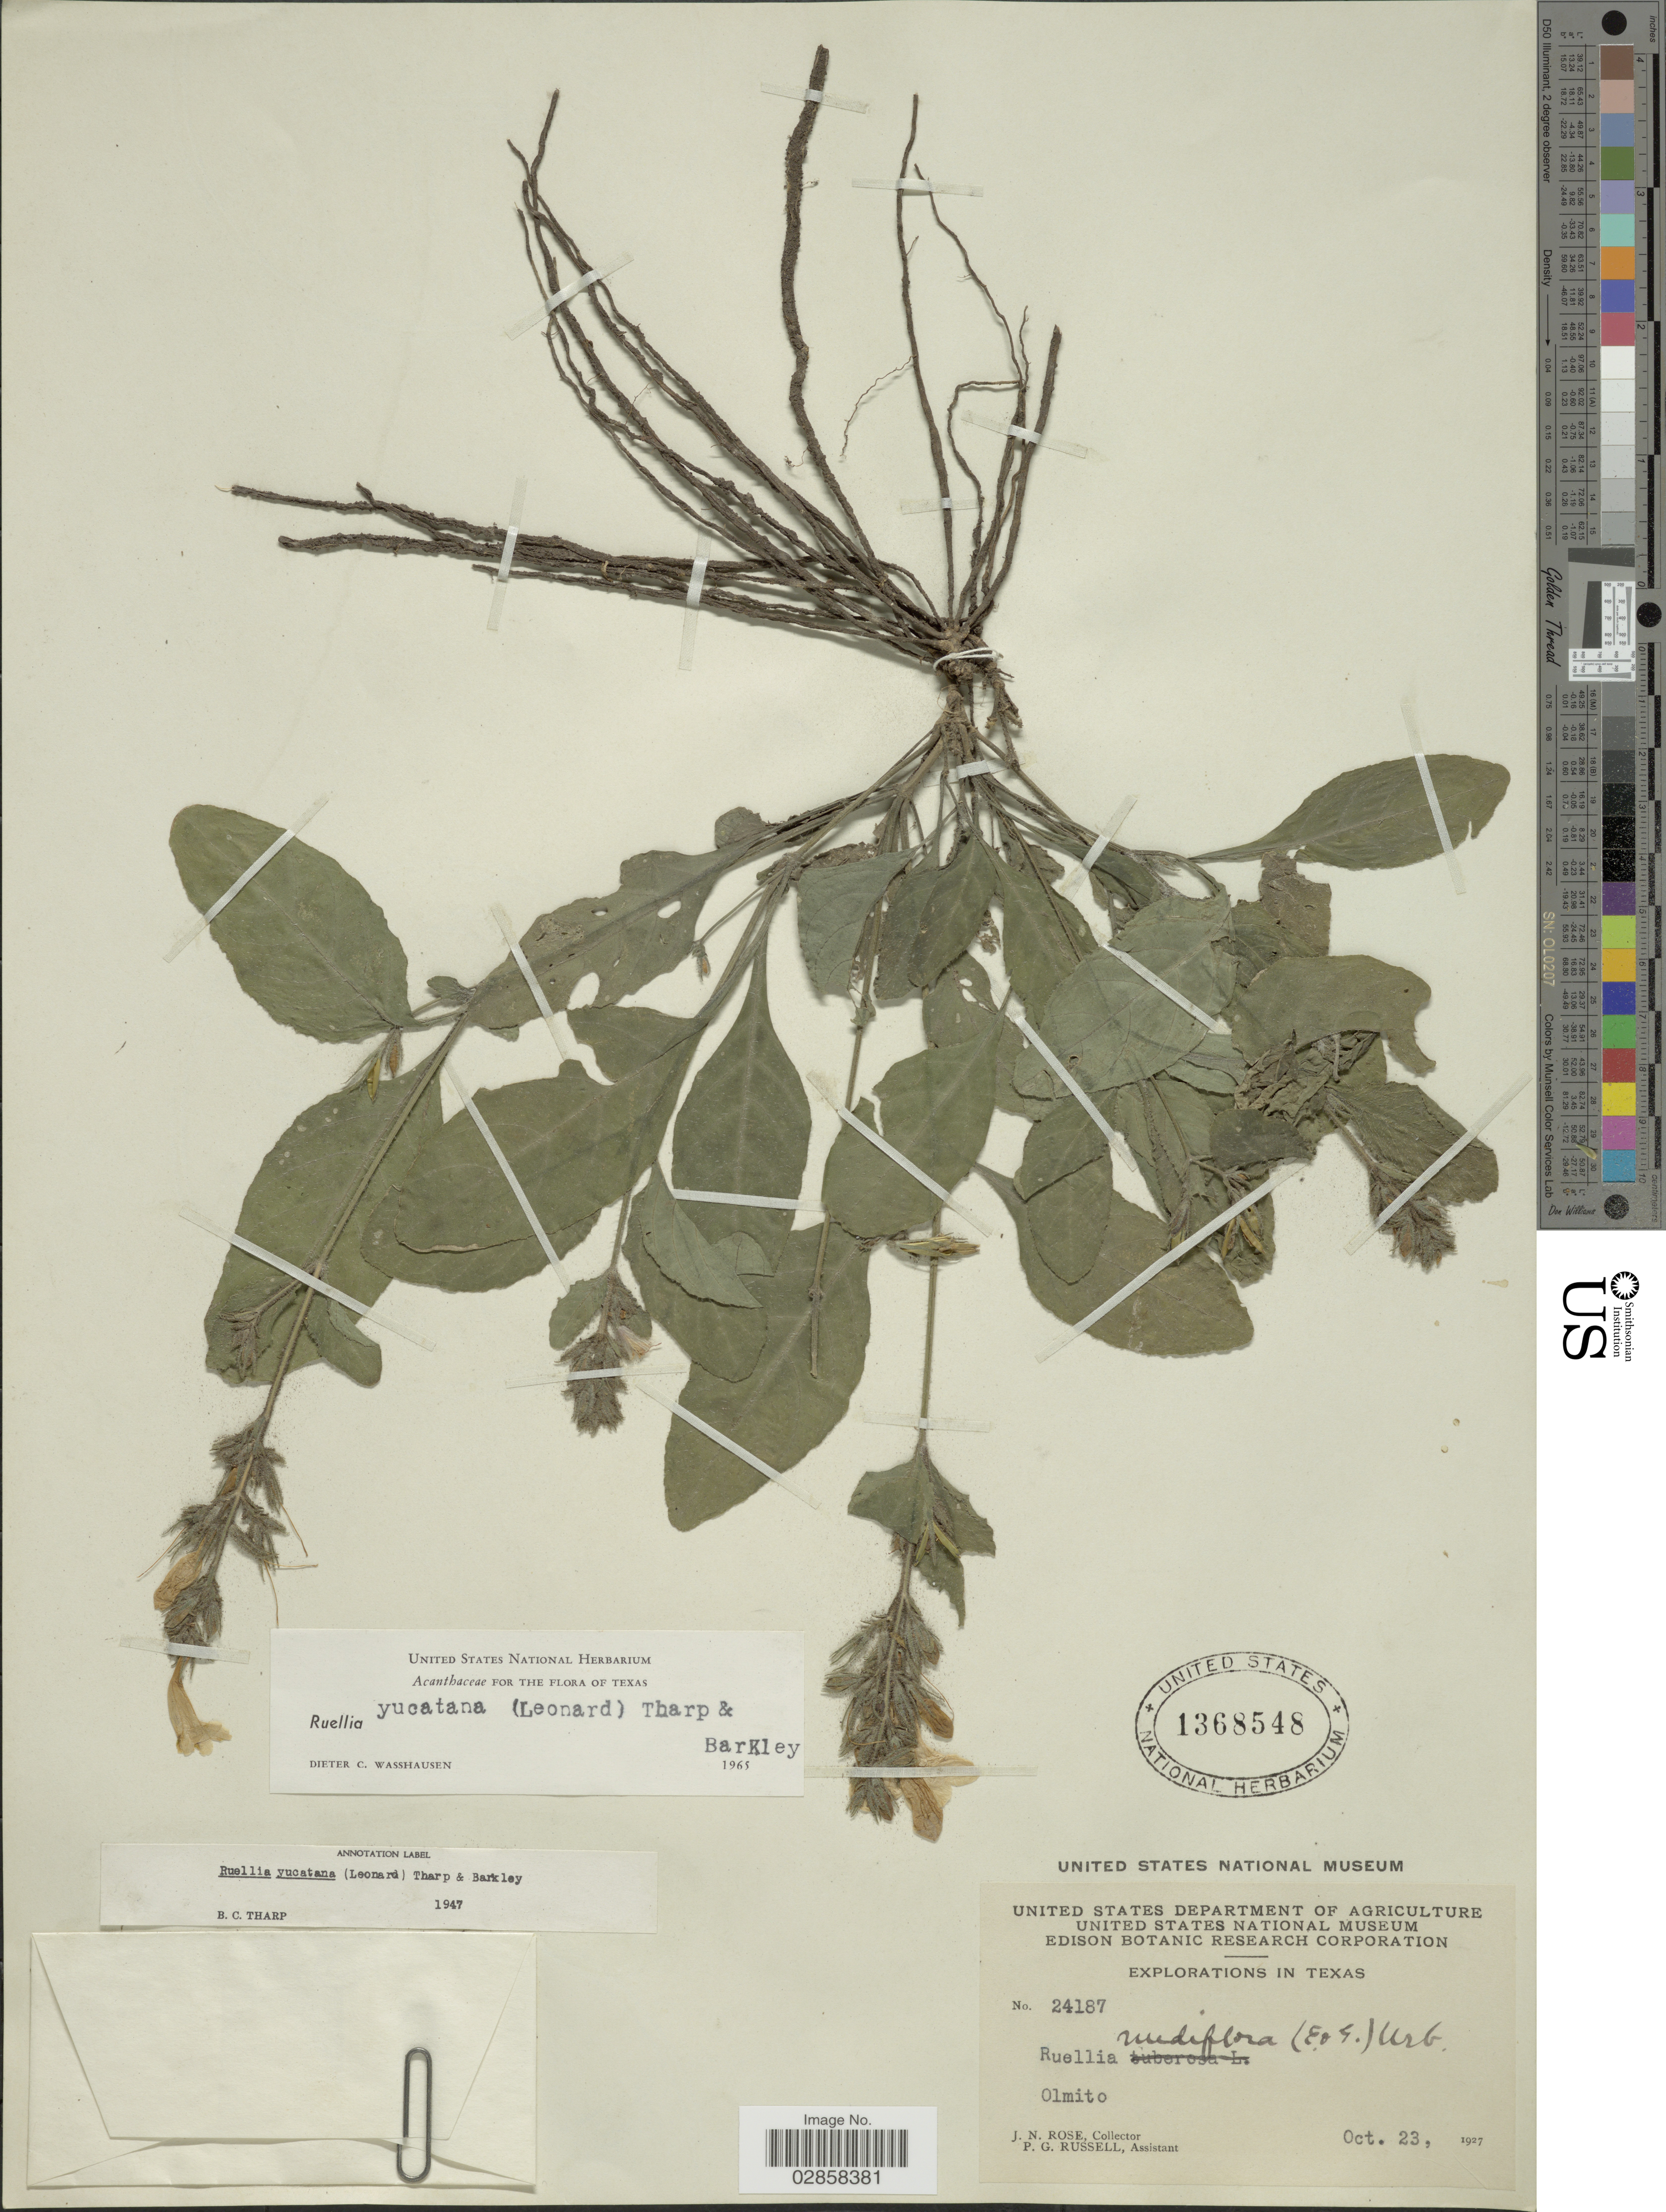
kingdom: Plantae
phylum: Tracheophyta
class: Magnoliopsida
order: Lamiales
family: Acanthaceae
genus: Ruellia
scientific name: Ruellia yucatana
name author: (Leonard) Tharp & F.A. Barkley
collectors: J. N. Rose & P. G. Russell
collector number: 24187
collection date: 1927-10-23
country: United States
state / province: Texas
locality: Olmito.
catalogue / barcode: US 1368548